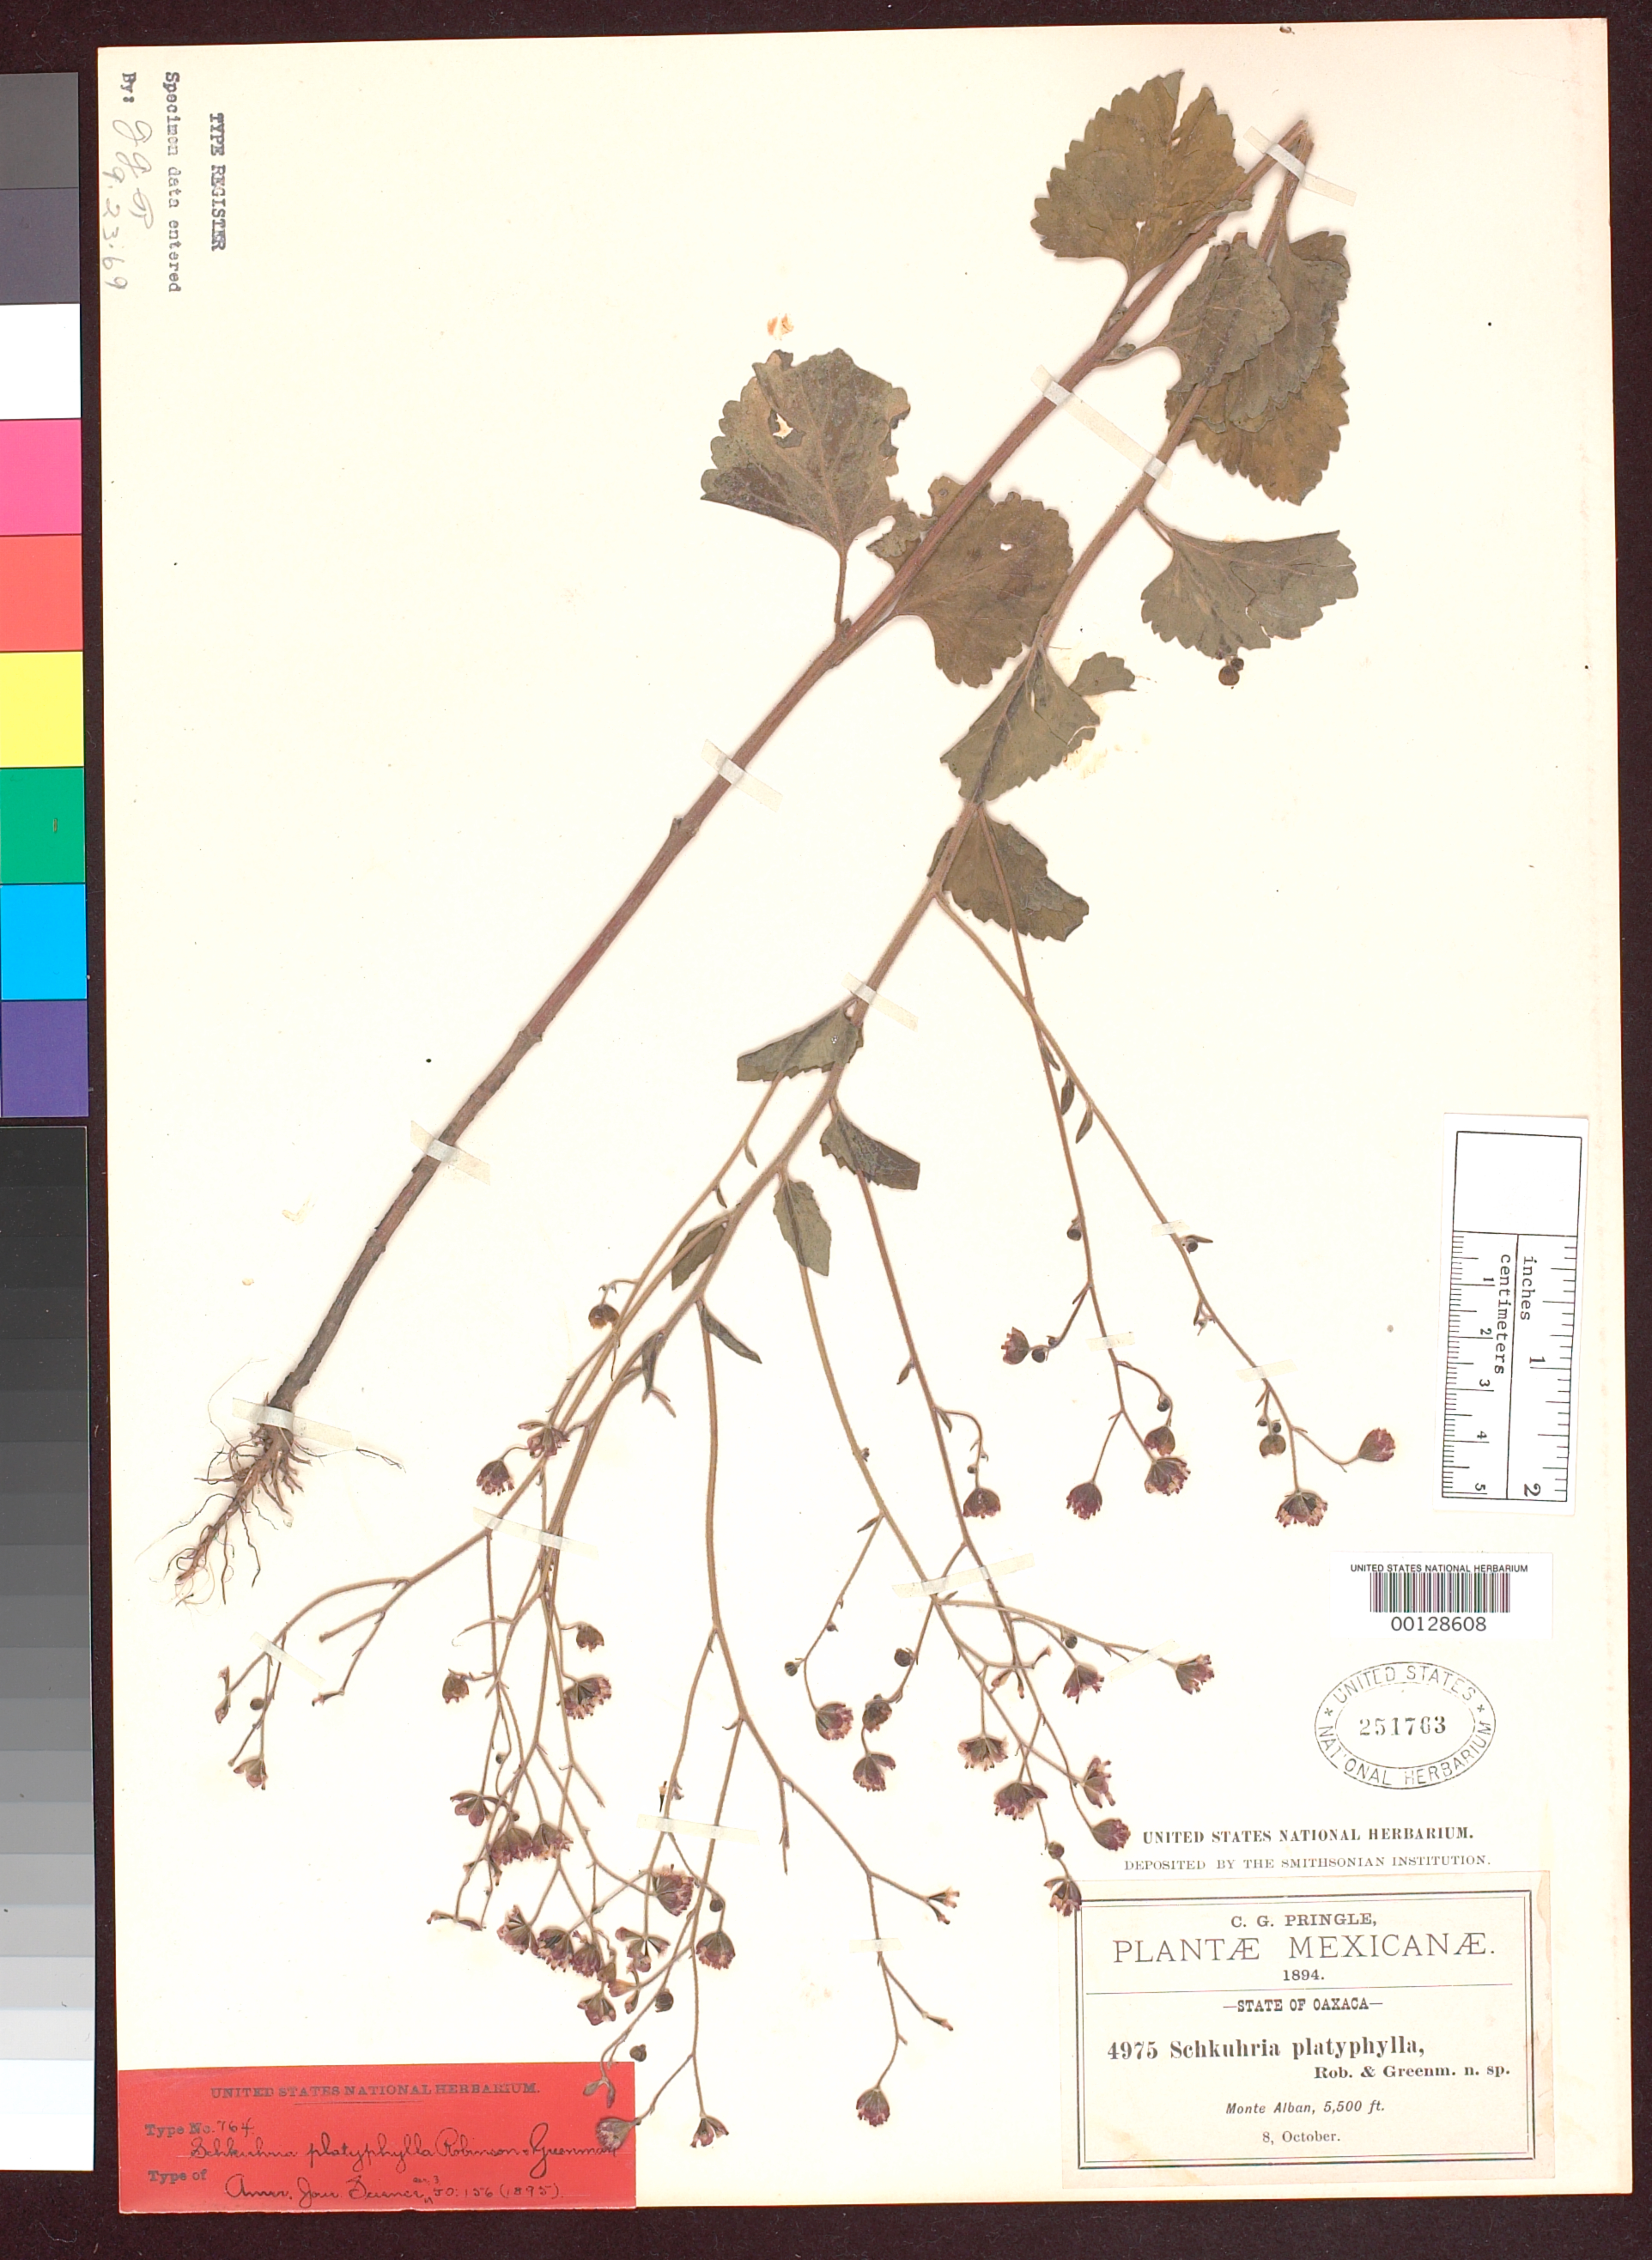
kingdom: Plantae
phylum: Tracheophyta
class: Magnoliopsida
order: Asterales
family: Asteraceae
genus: Schkuhria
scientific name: Schkuhria platyphylla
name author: B.L. Rob. & Greenm.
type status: Isotype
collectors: C. G. Pringle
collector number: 4975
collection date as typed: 08 Oct 1894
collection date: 1894-10-08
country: Mexico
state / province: Oaxaca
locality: Monte Alban.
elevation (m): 1676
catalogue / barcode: US 251763